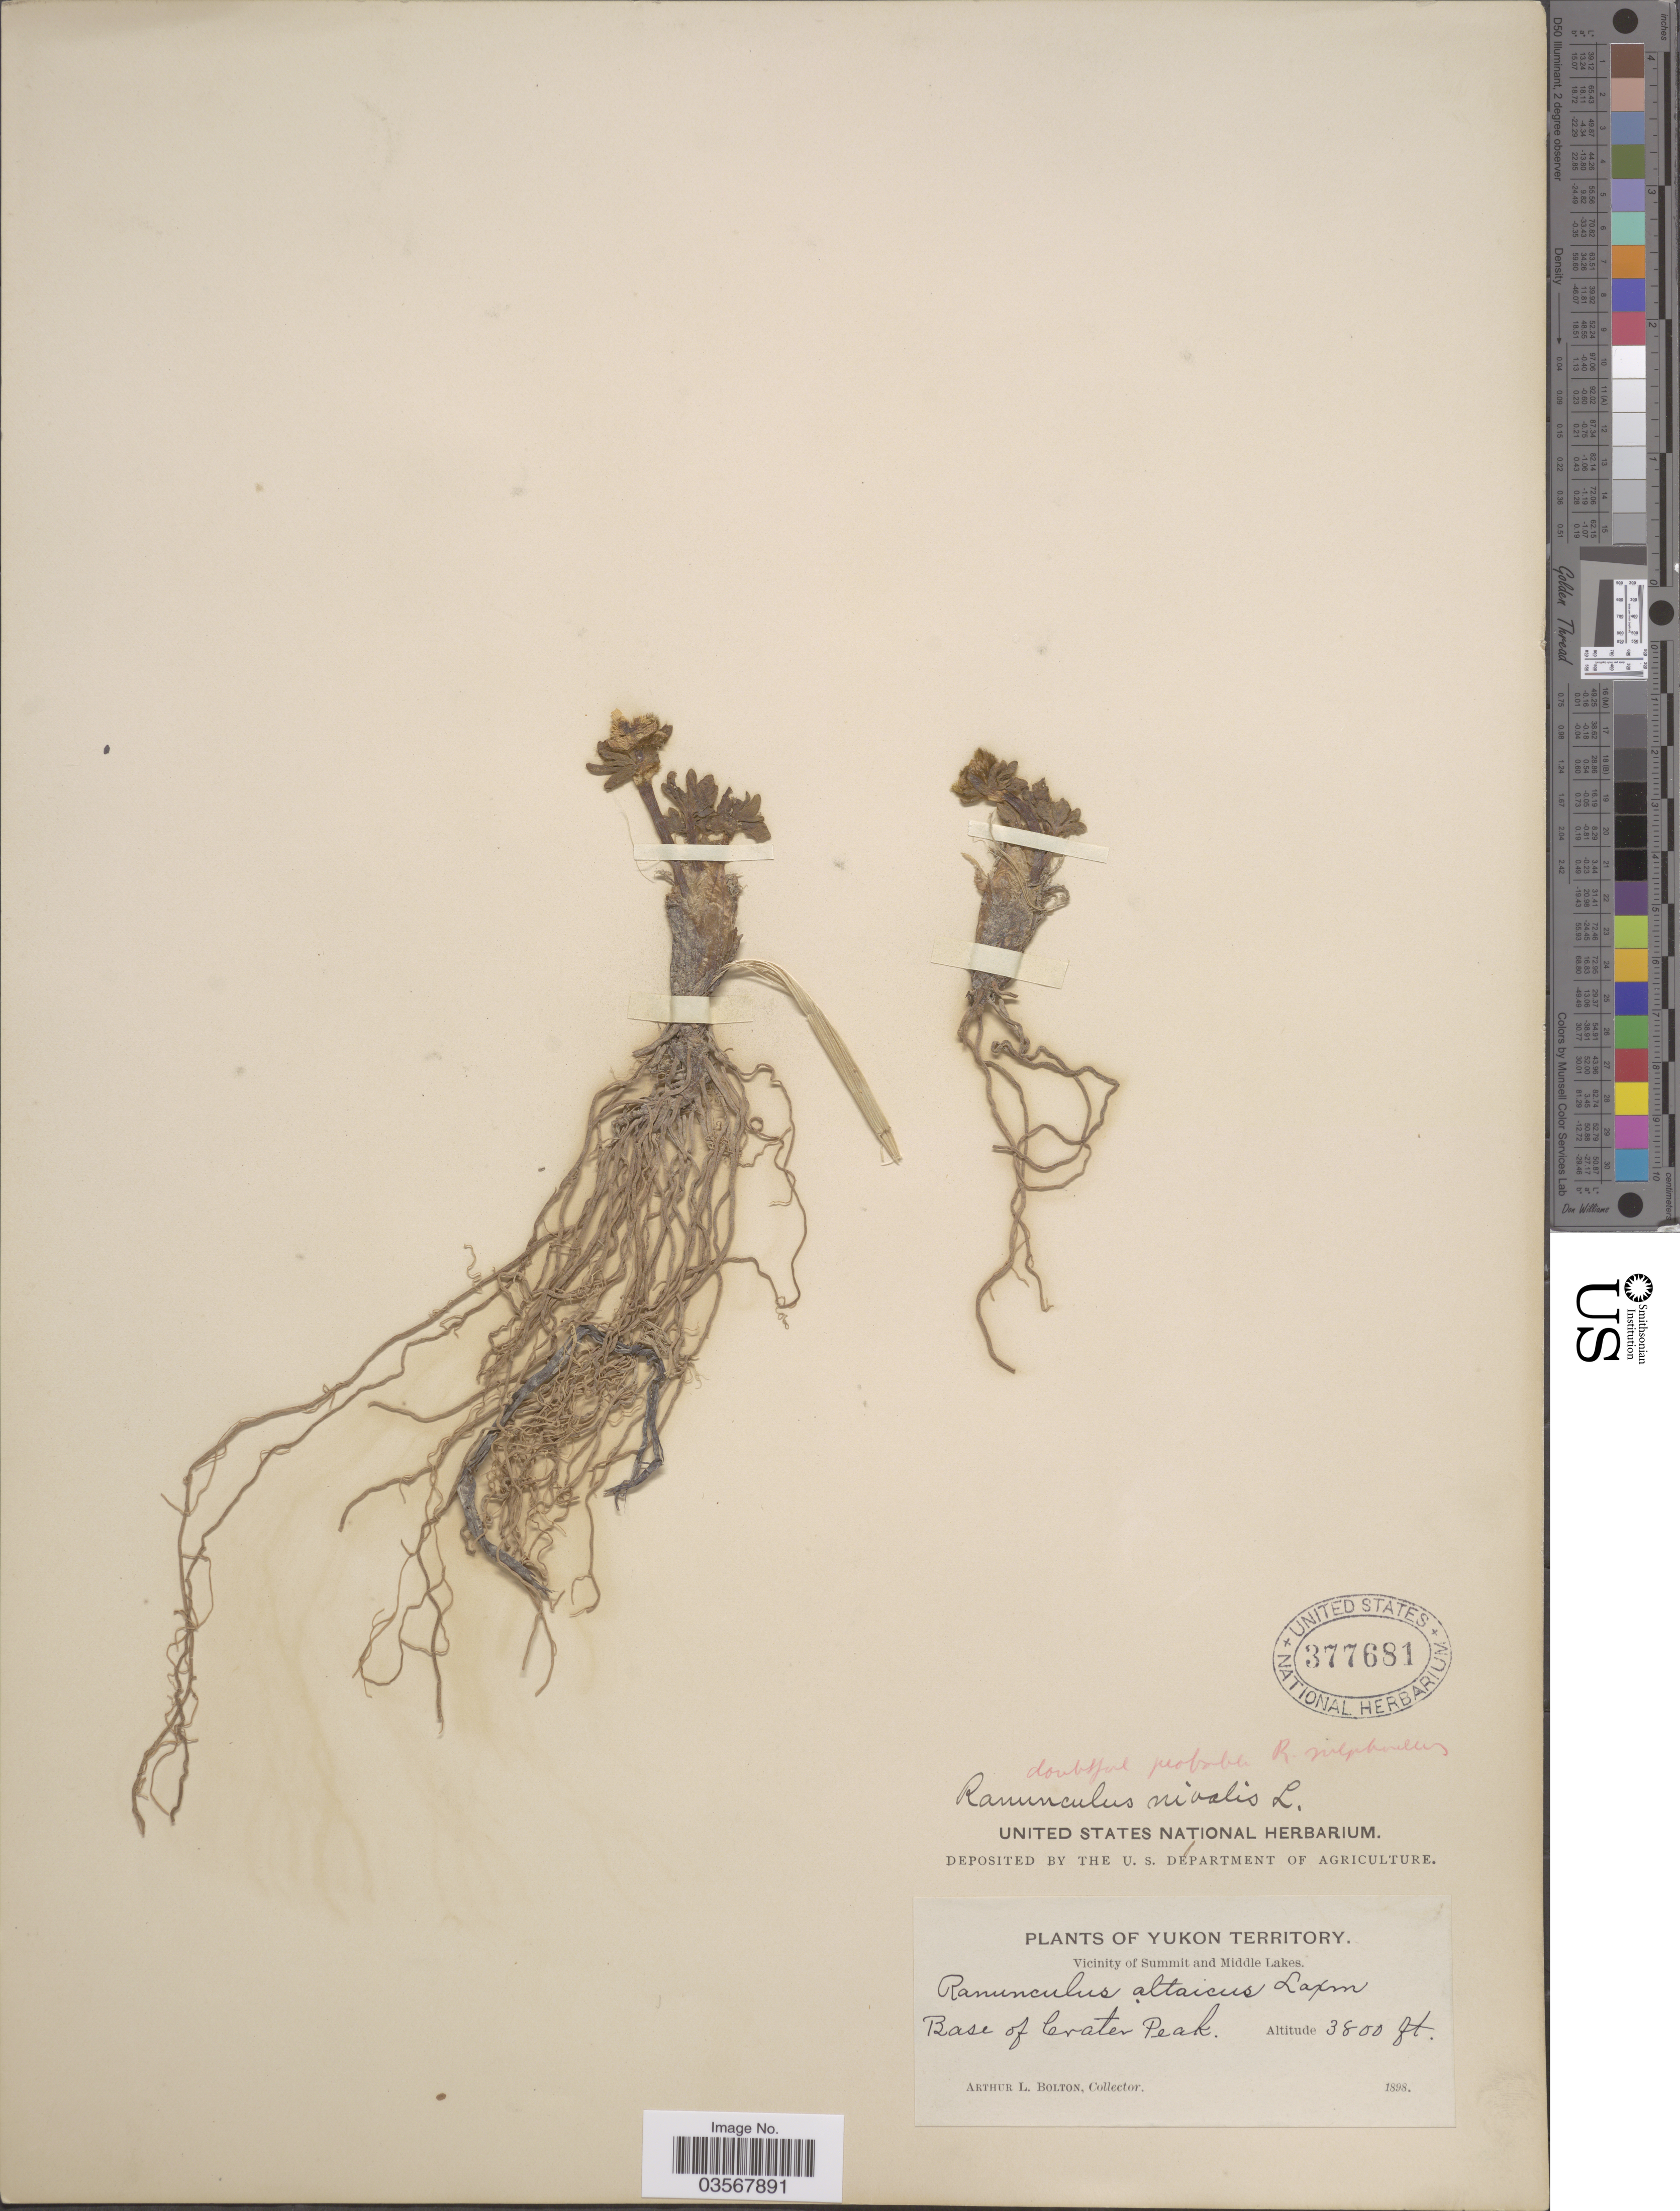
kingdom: Plantae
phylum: Tracheophyta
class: Magnoliopsida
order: Ranunculales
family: Ranunculaceae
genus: Ranunculus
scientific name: Ranunculus nivalis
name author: L.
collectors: A. Bolton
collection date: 1898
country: Canada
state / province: Yukon Territory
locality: Vicinity of Summit and Middle Lakes. Base of Crater Peak.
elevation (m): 1158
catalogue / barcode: US 377681